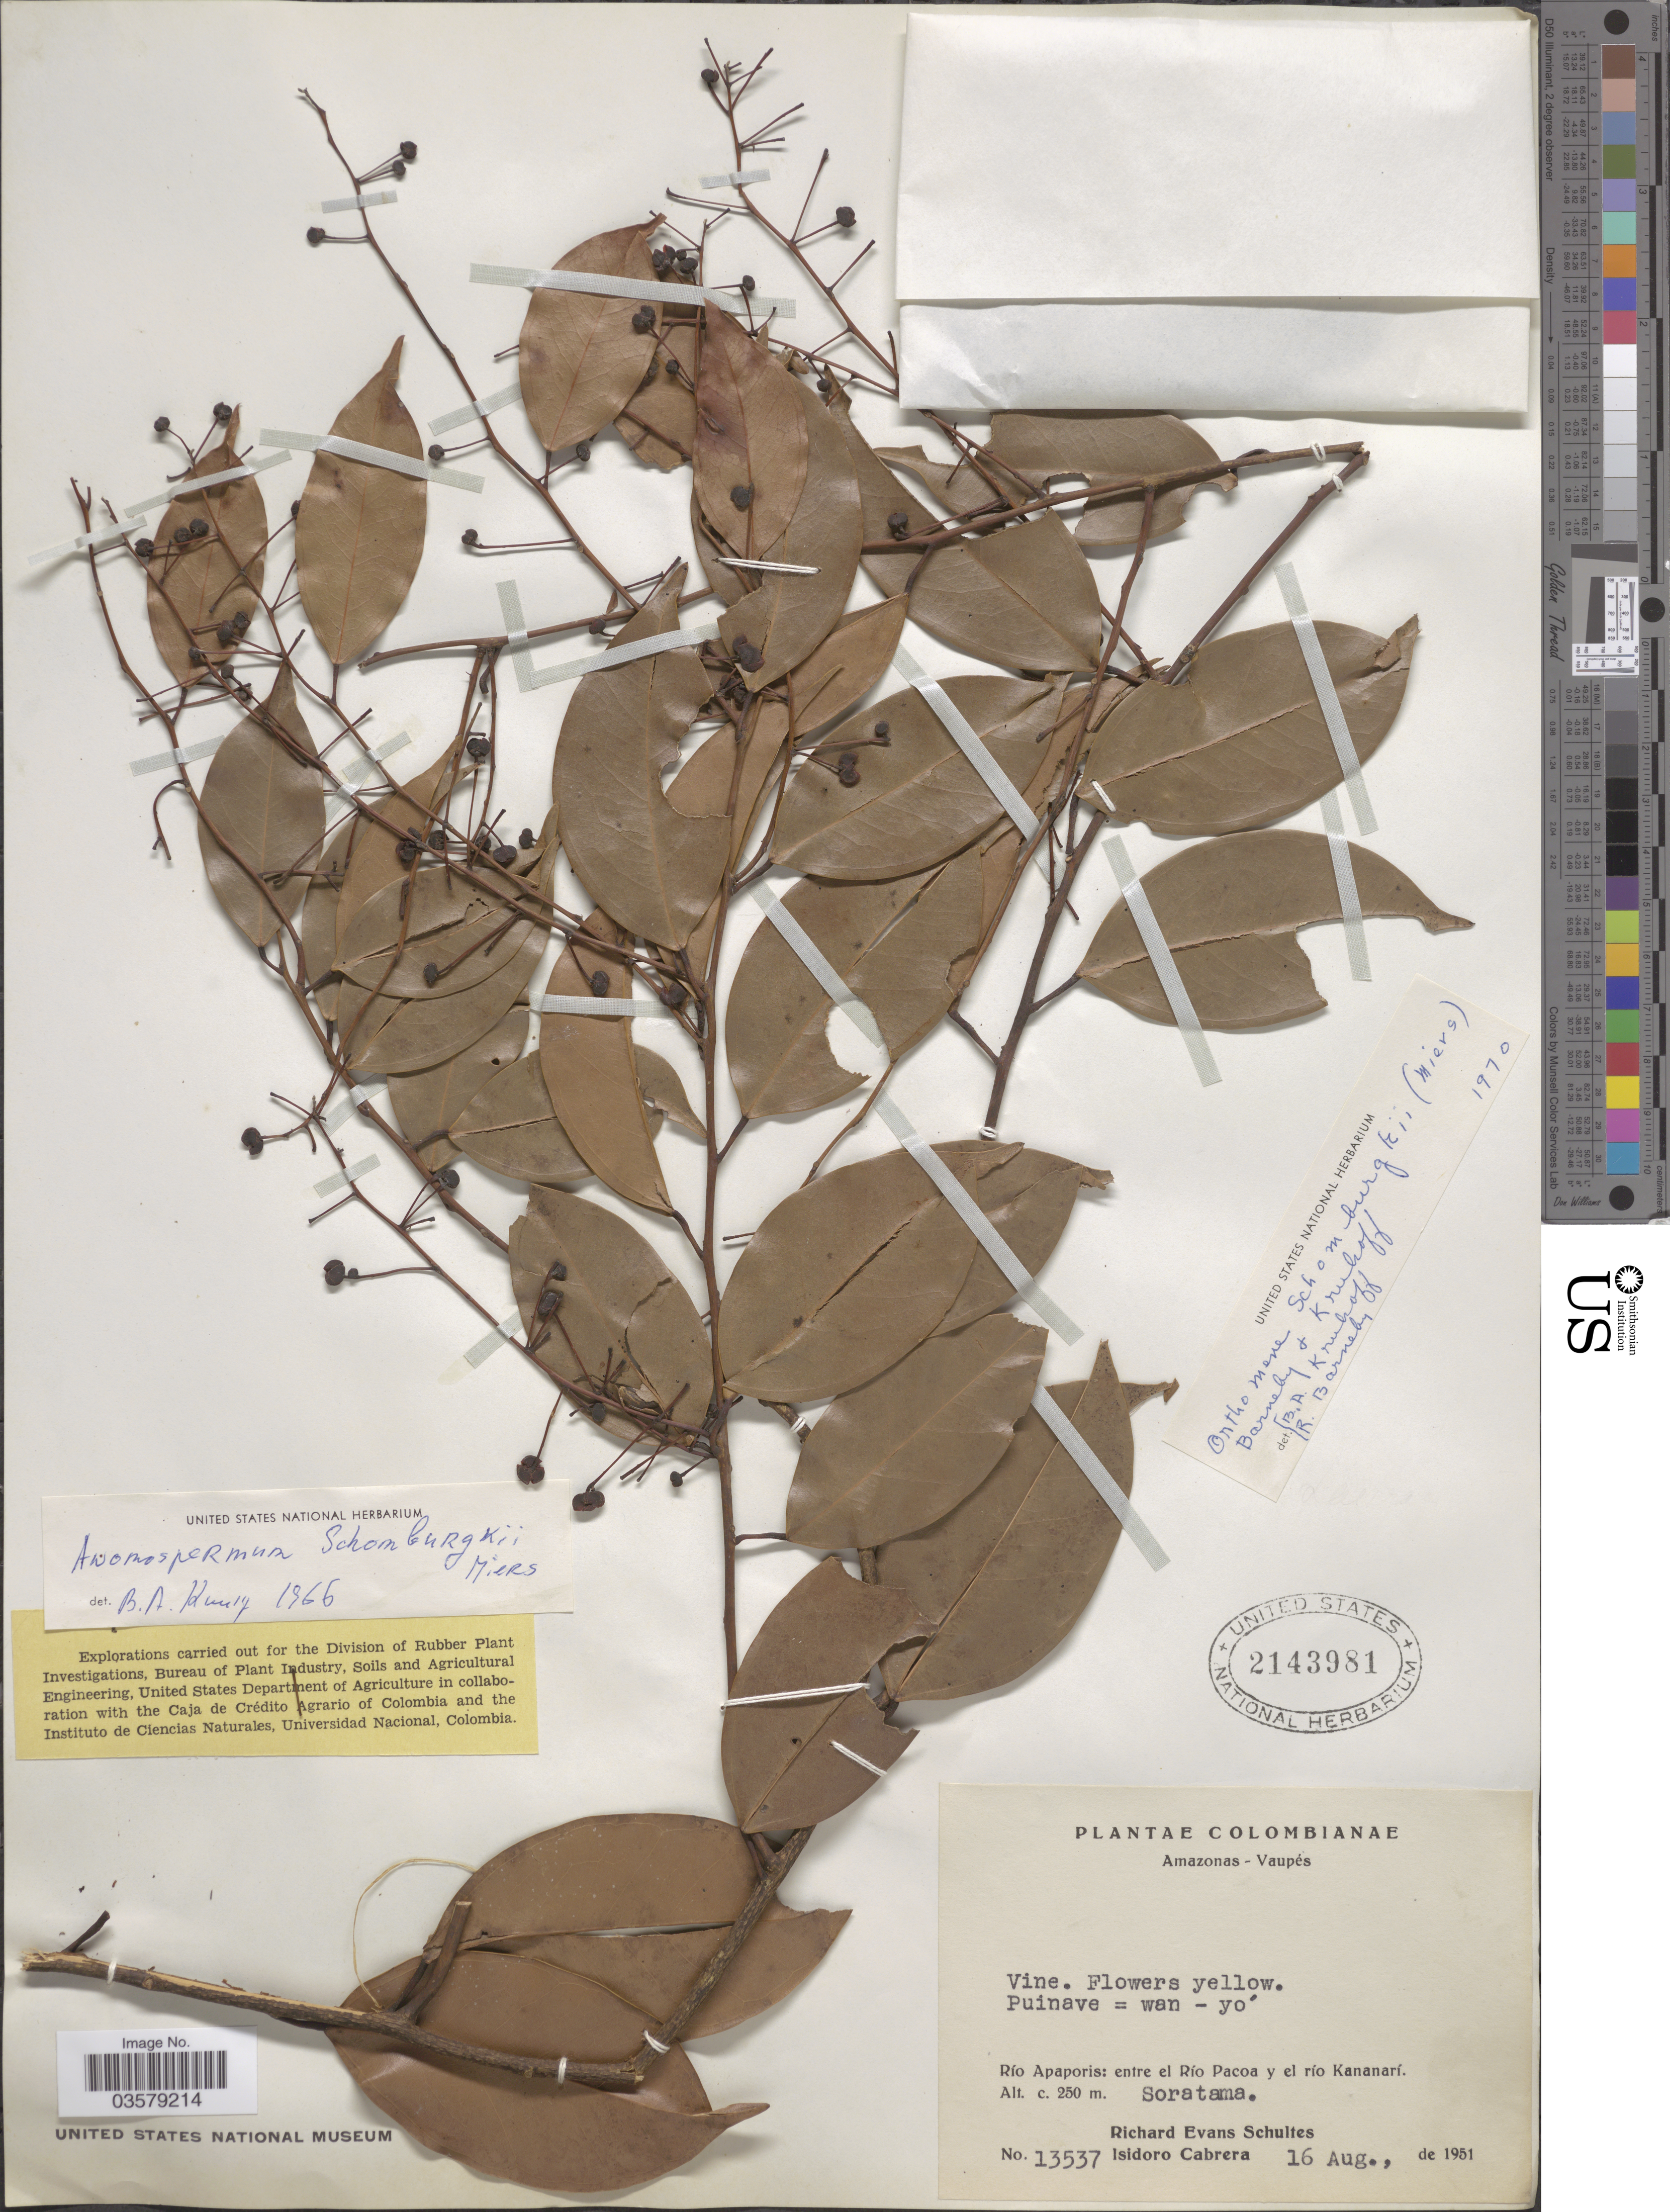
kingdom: Plantae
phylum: Tracheophyta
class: Magnoliopsida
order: Ranunculales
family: Menispermaceae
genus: Anomospermum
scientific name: Anomospermum schomburgkii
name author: Miers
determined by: Strong, Mark T., (BOT), Smithsonian Institution - National Museum of Natural History (UNITED STATES)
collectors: R. E. Schultes & I. Cabrera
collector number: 13537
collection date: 1951-08-16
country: Colombia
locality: Amazonas-Vaupés. Río Apaporis: entre el Río Pacoa y el río Kananarí. Soratama.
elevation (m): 250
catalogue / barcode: US 2143981